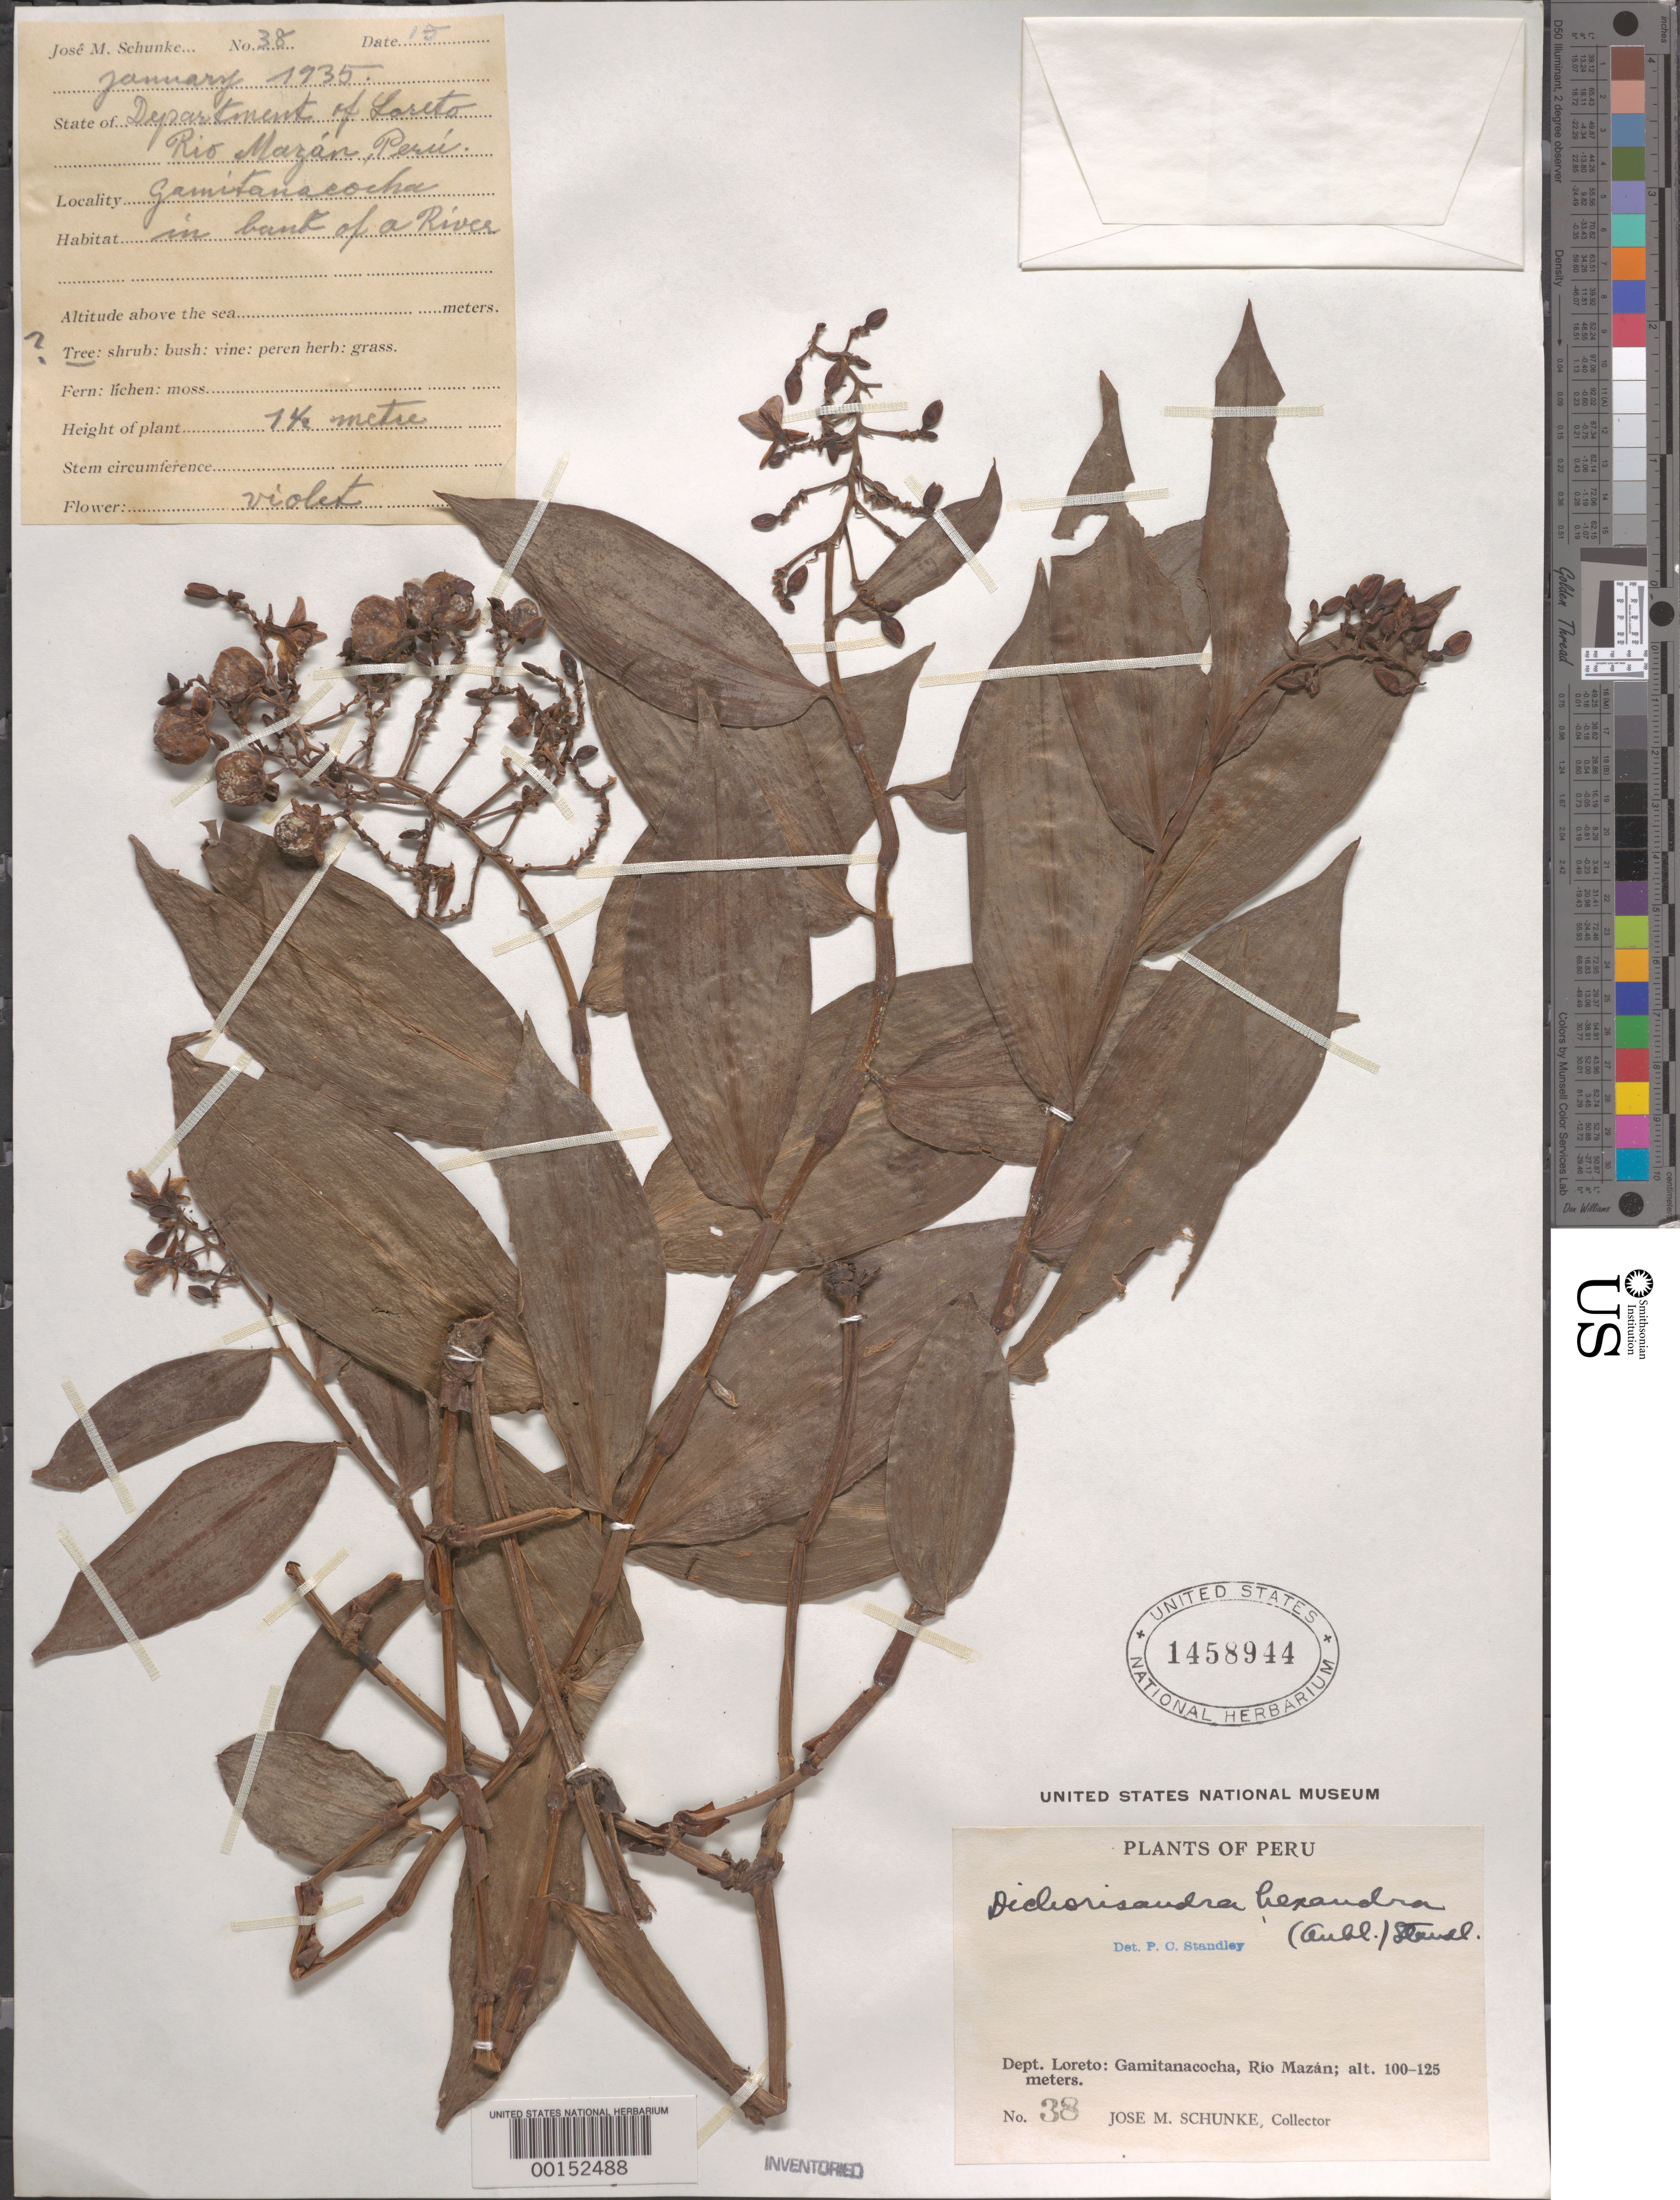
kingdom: Plantae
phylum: Tracheophyta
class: Liliopsida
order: Commelinales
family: Commelinaceae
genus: Dichorisandra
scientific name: Dichorisandra hexandra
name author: (Aubl.) Standl.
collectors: J. Schunke Vigo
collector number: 38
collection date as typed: Jan 1935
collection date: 1935-01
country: Peru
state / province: Loreto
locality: Gamitanacocha, rio mazan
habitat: Riverbank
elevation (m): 100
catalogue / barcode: US 1458944